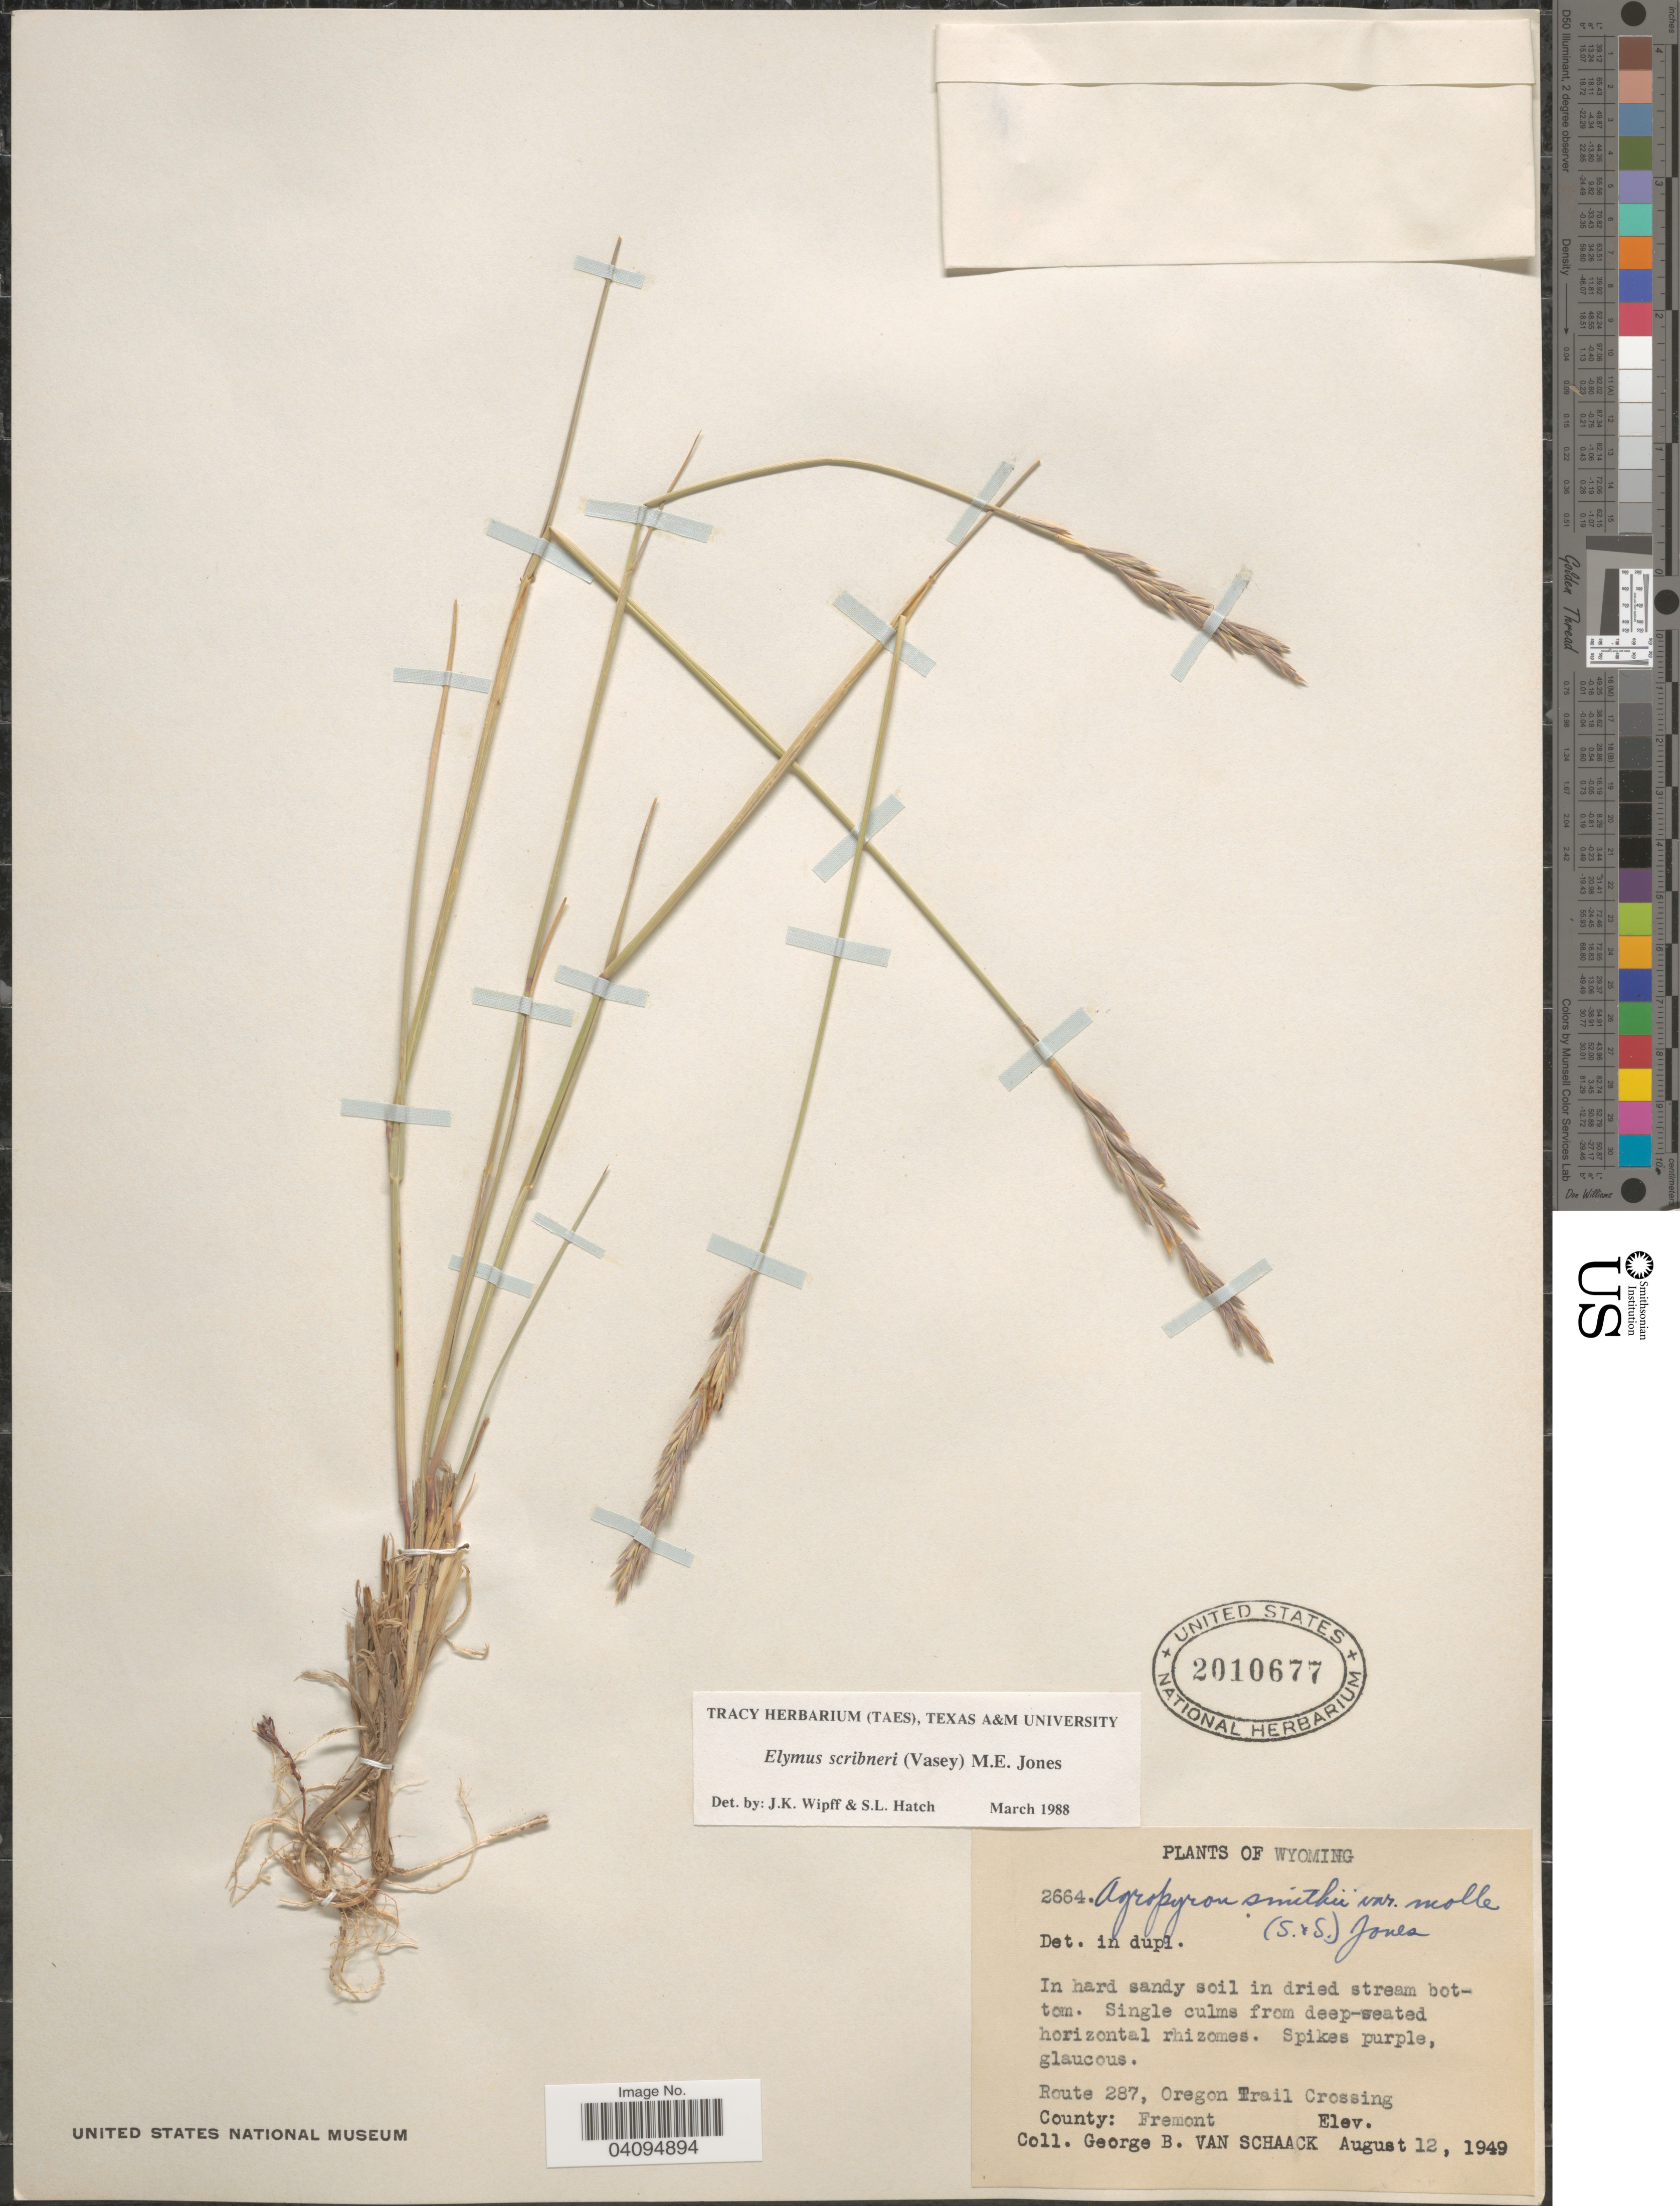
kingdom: Plantae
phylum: Tracheophyta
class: Liliopsida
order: Poales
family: Poaceae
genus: Elymus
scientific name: Elymus scribneri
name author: (Vasey) M.E. Jones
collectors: G. Van Schaack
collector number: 2664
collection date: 1949-08-12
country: United States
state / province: Wyoming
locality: In hard sandy soil in dried stream bottom. Route 287, Oregon Trail Crossing. County: Fremont.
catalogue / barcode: US 2010677